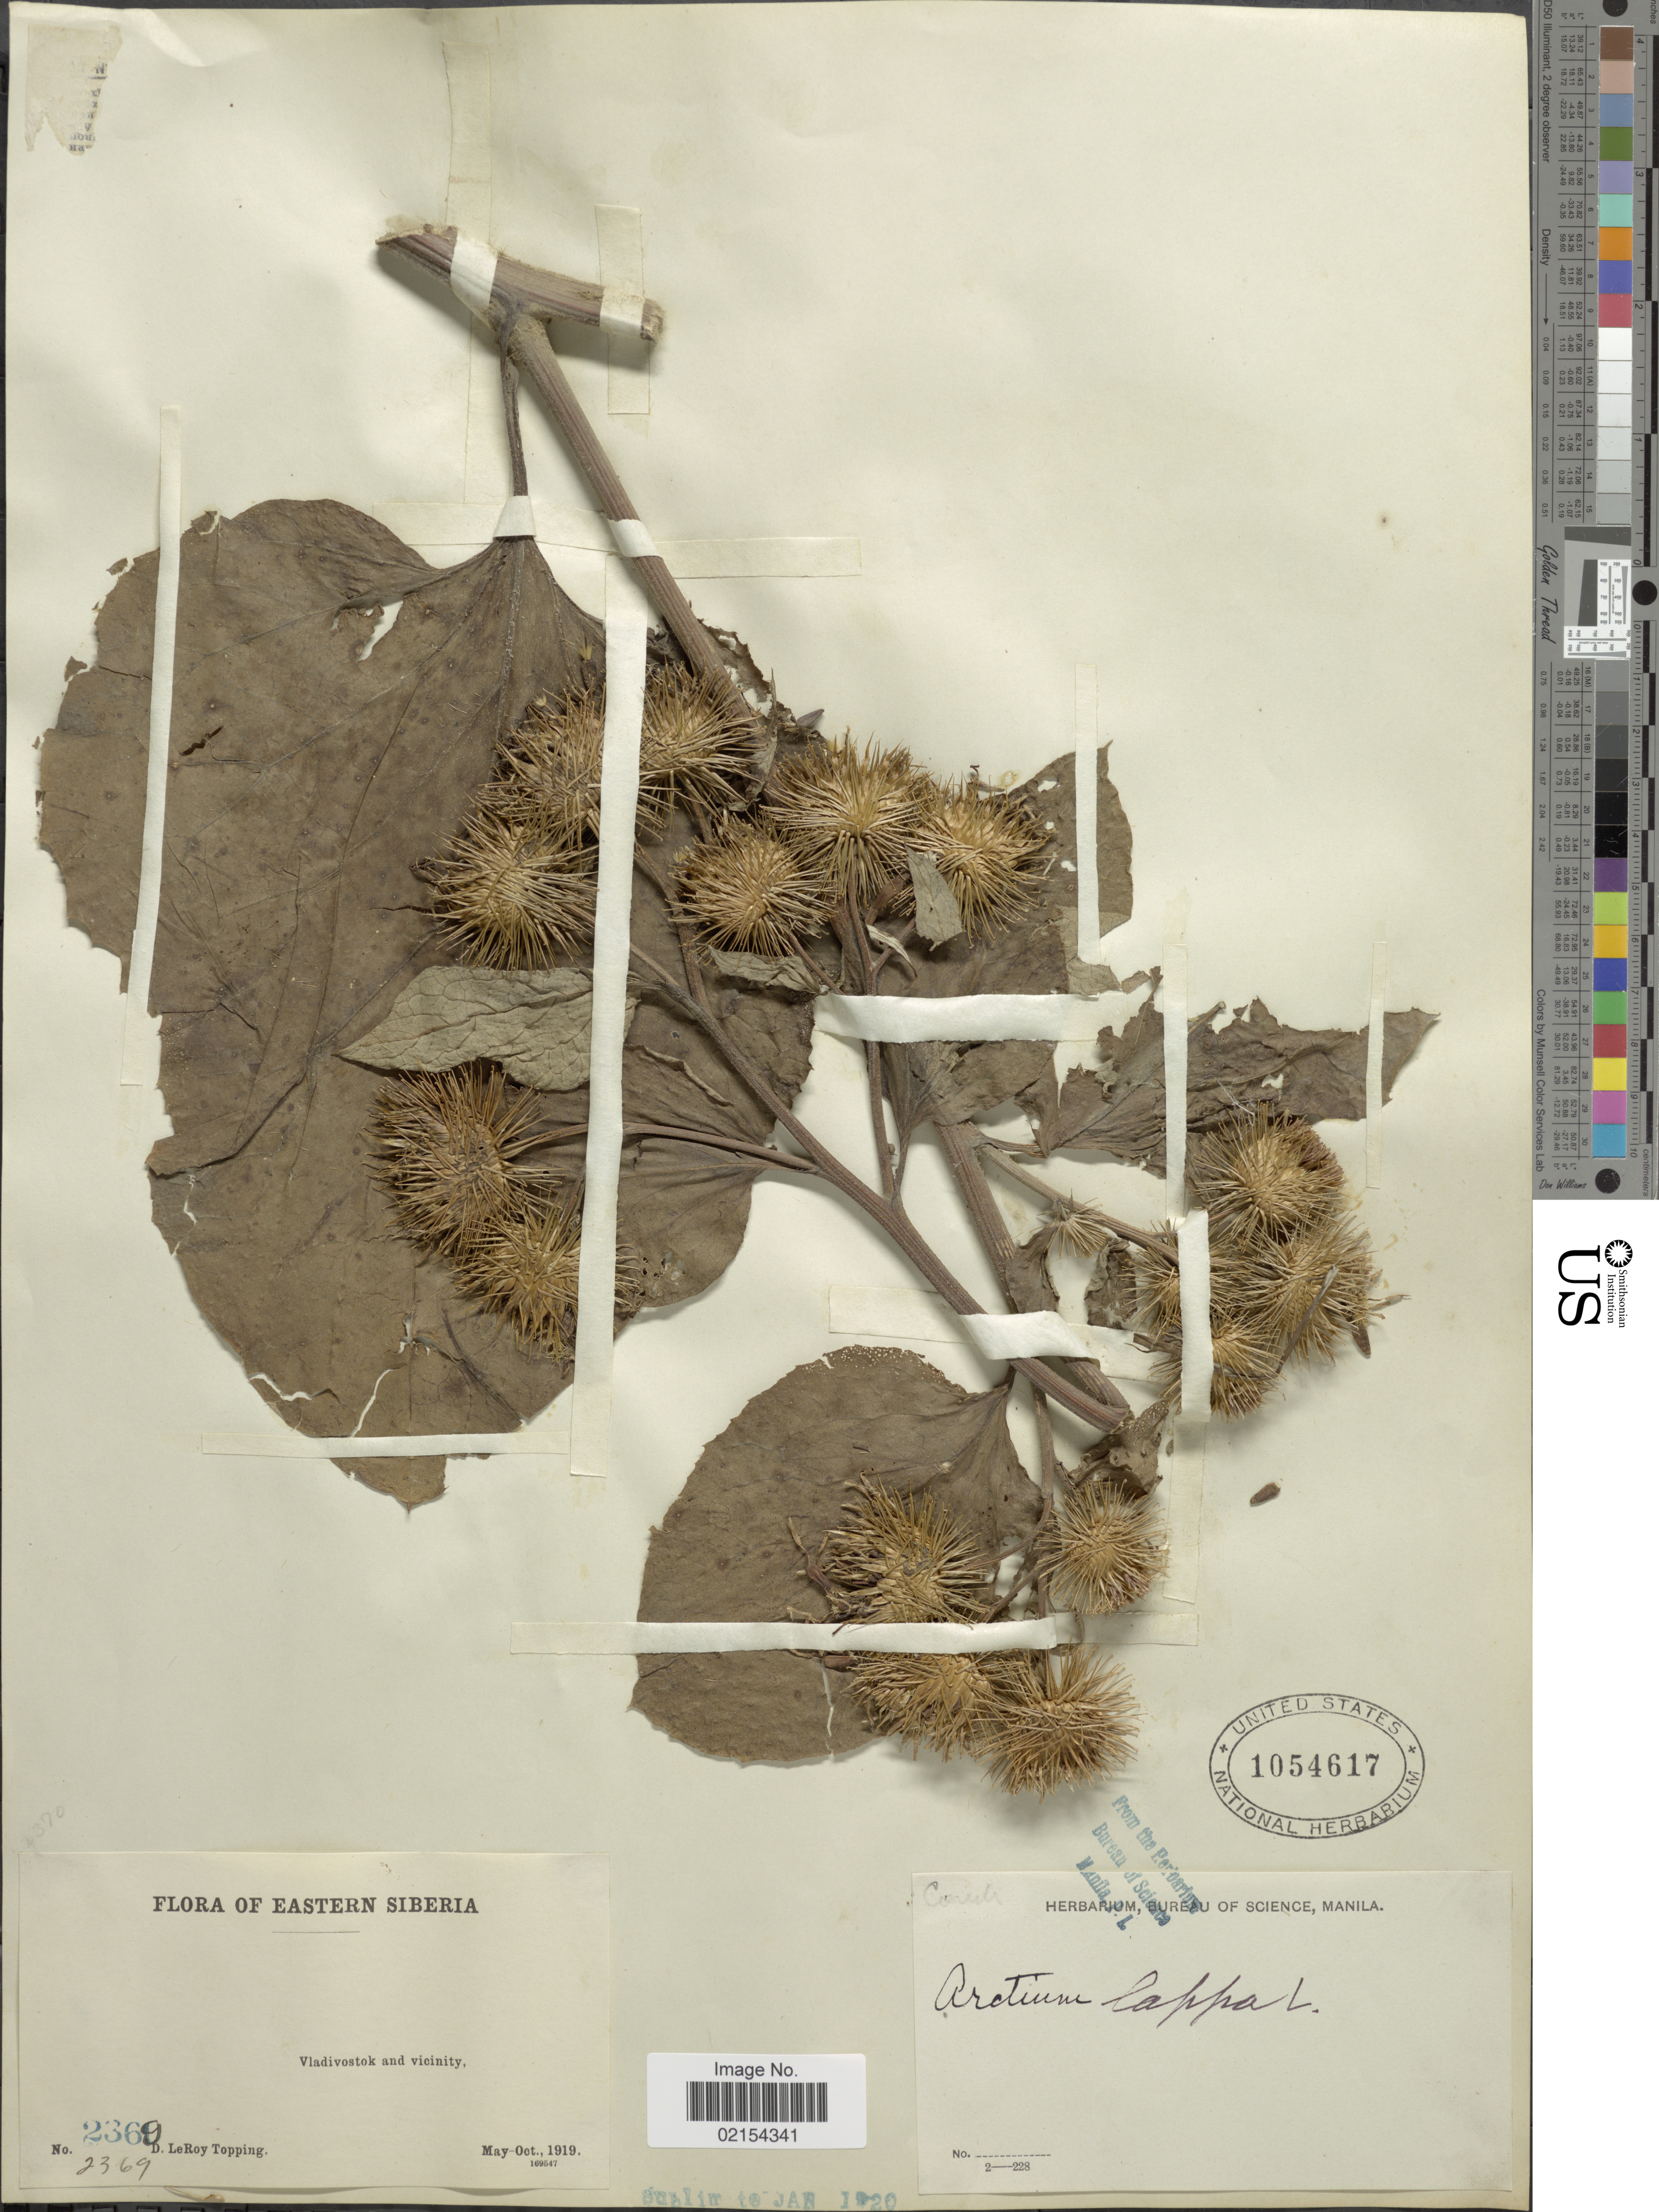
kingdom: Plantae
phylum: Tracheophyta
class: Magnoliopsida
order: Asterales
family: Asteraceae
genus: Arctium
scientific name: Arctium lappa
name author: L.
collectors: D. L. Topping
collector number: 2369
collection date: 1919-05/1919-10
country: Russian Federation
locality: Eastern Siberia, Vladivostock and vicinity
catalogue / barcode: US 1054617